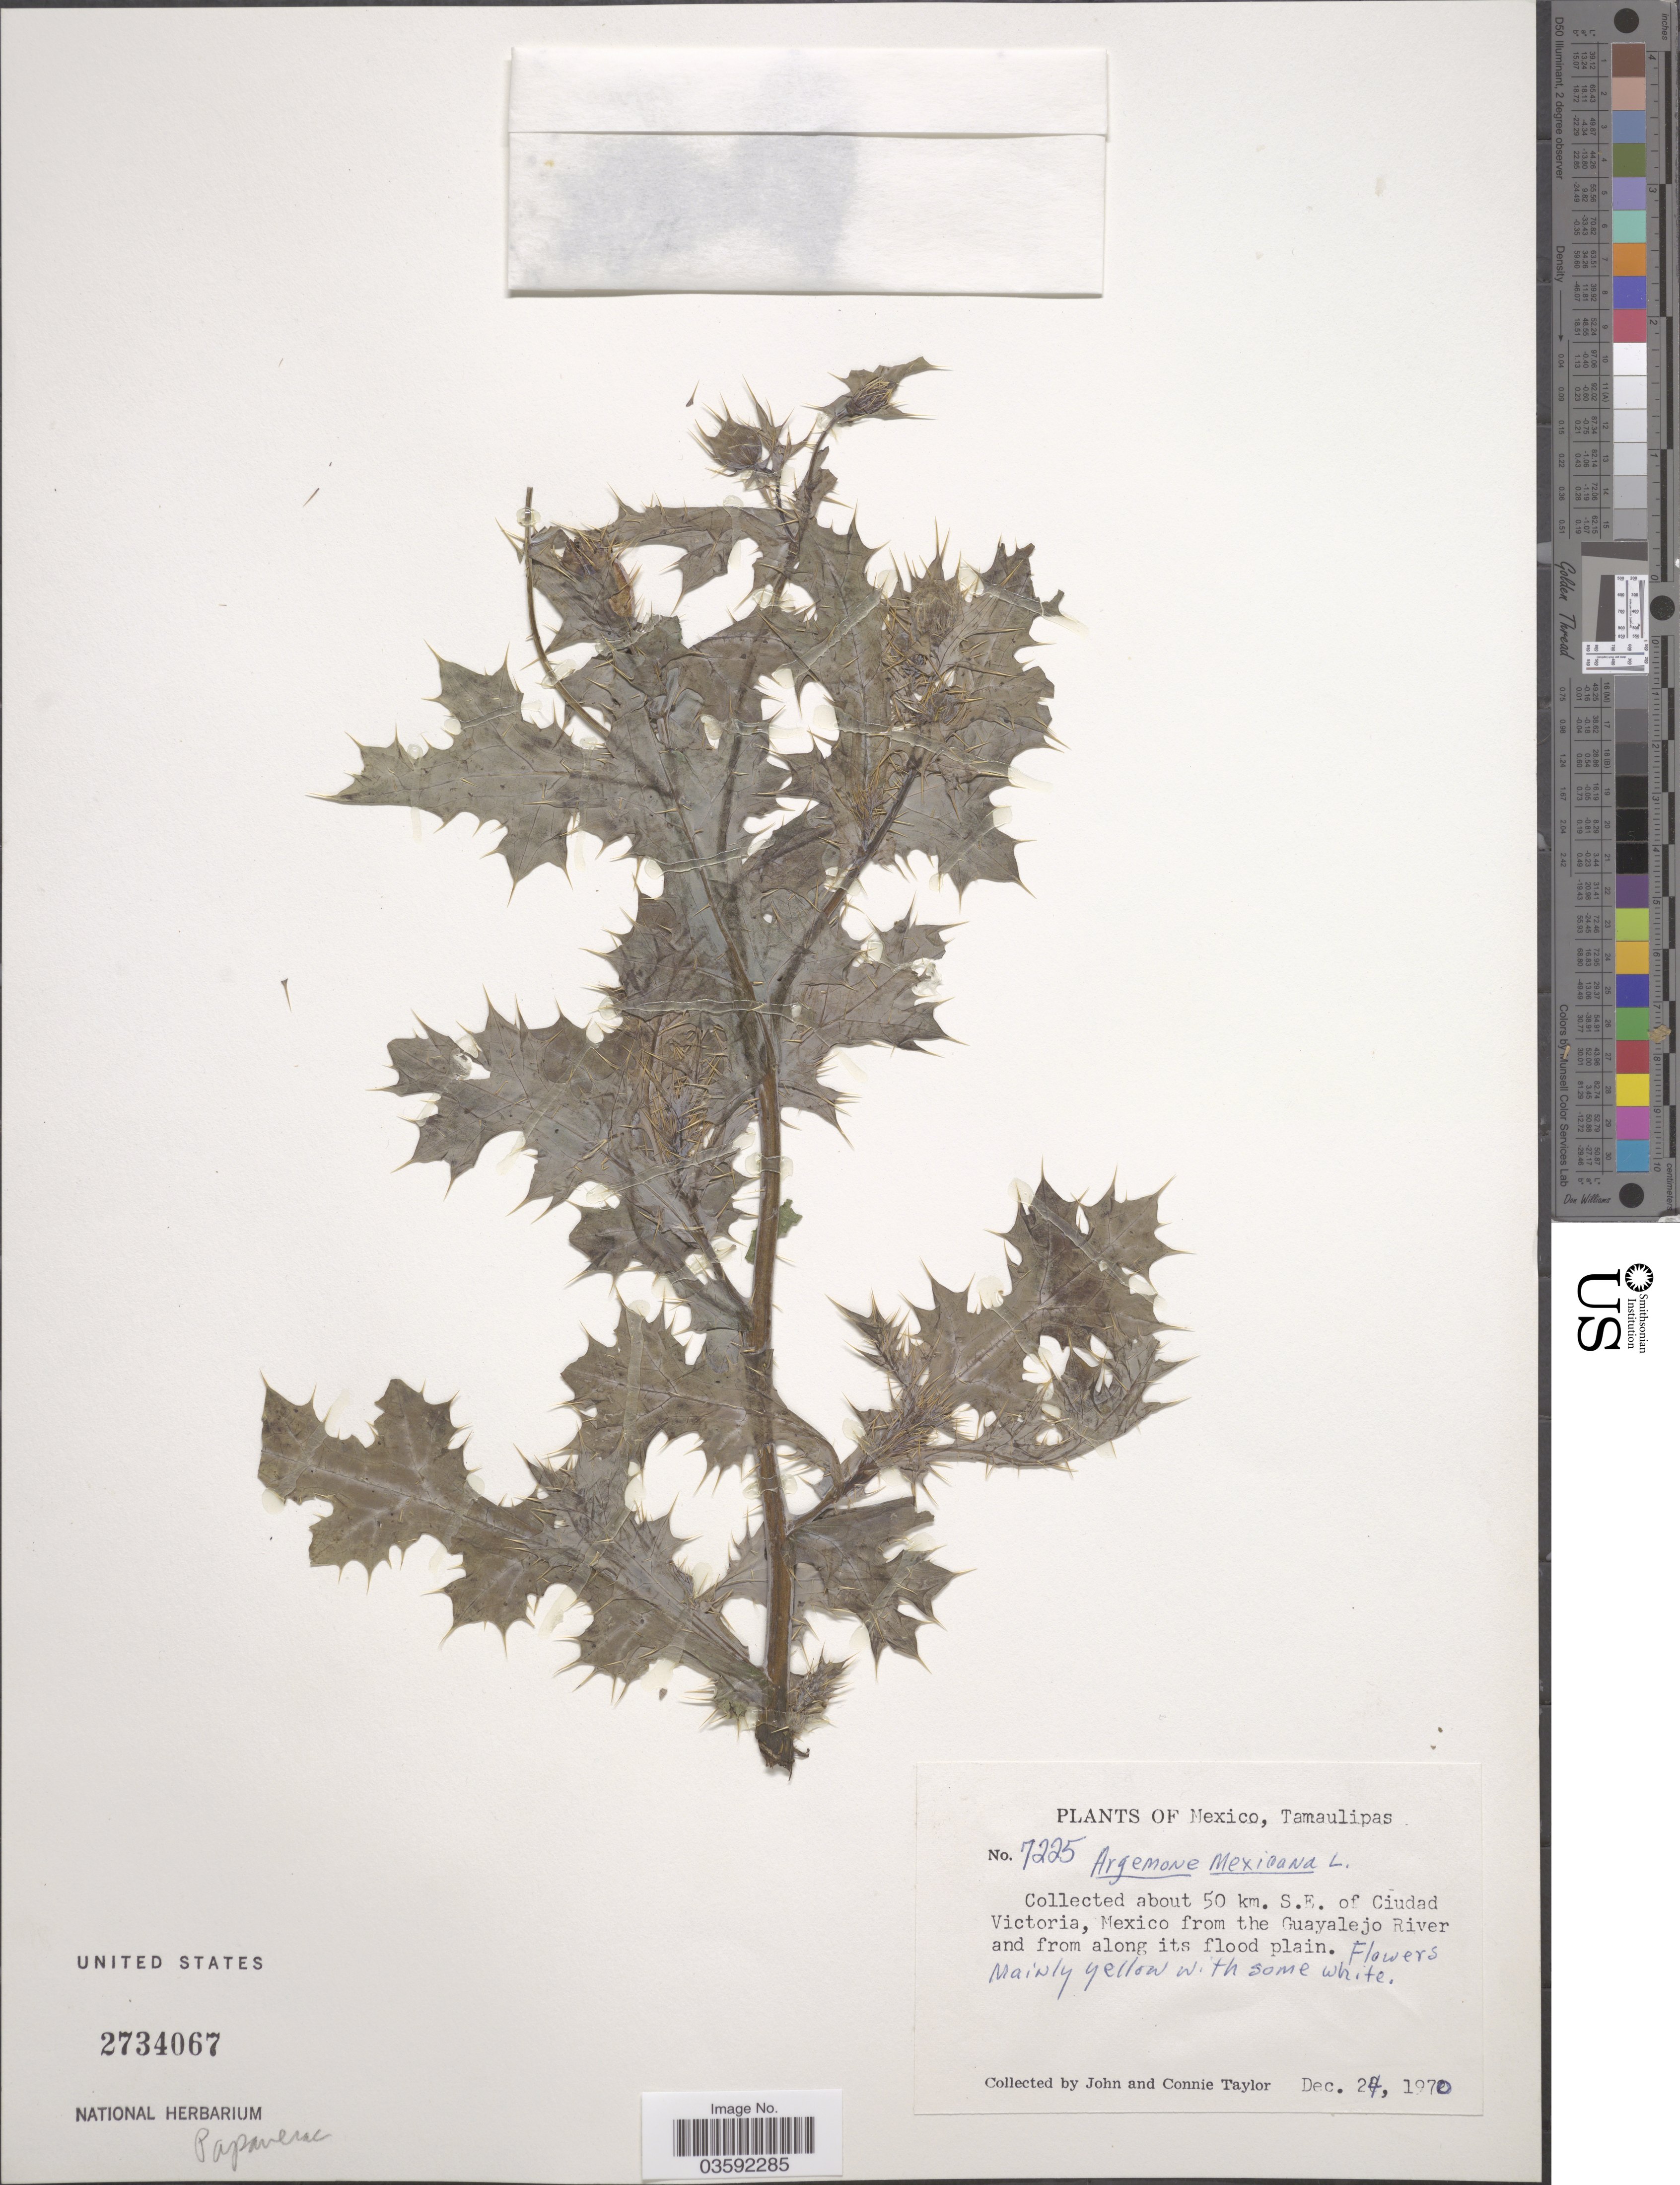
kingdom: Plantae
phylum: Tracheophyta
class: Magnoliopsida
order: Ranunculales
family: Papaveraceae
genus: Argemone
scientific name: Argemone mexicana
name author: L.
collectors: J. Taylor & C. Taylor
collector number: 7225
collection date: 1970-12-24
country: Mexico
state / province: Tamaulipas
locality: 50 km. S.E. of Ciudad Victoria, Mexico from the Guayalejo River and from along its flood plain.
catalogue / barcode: US 2734067